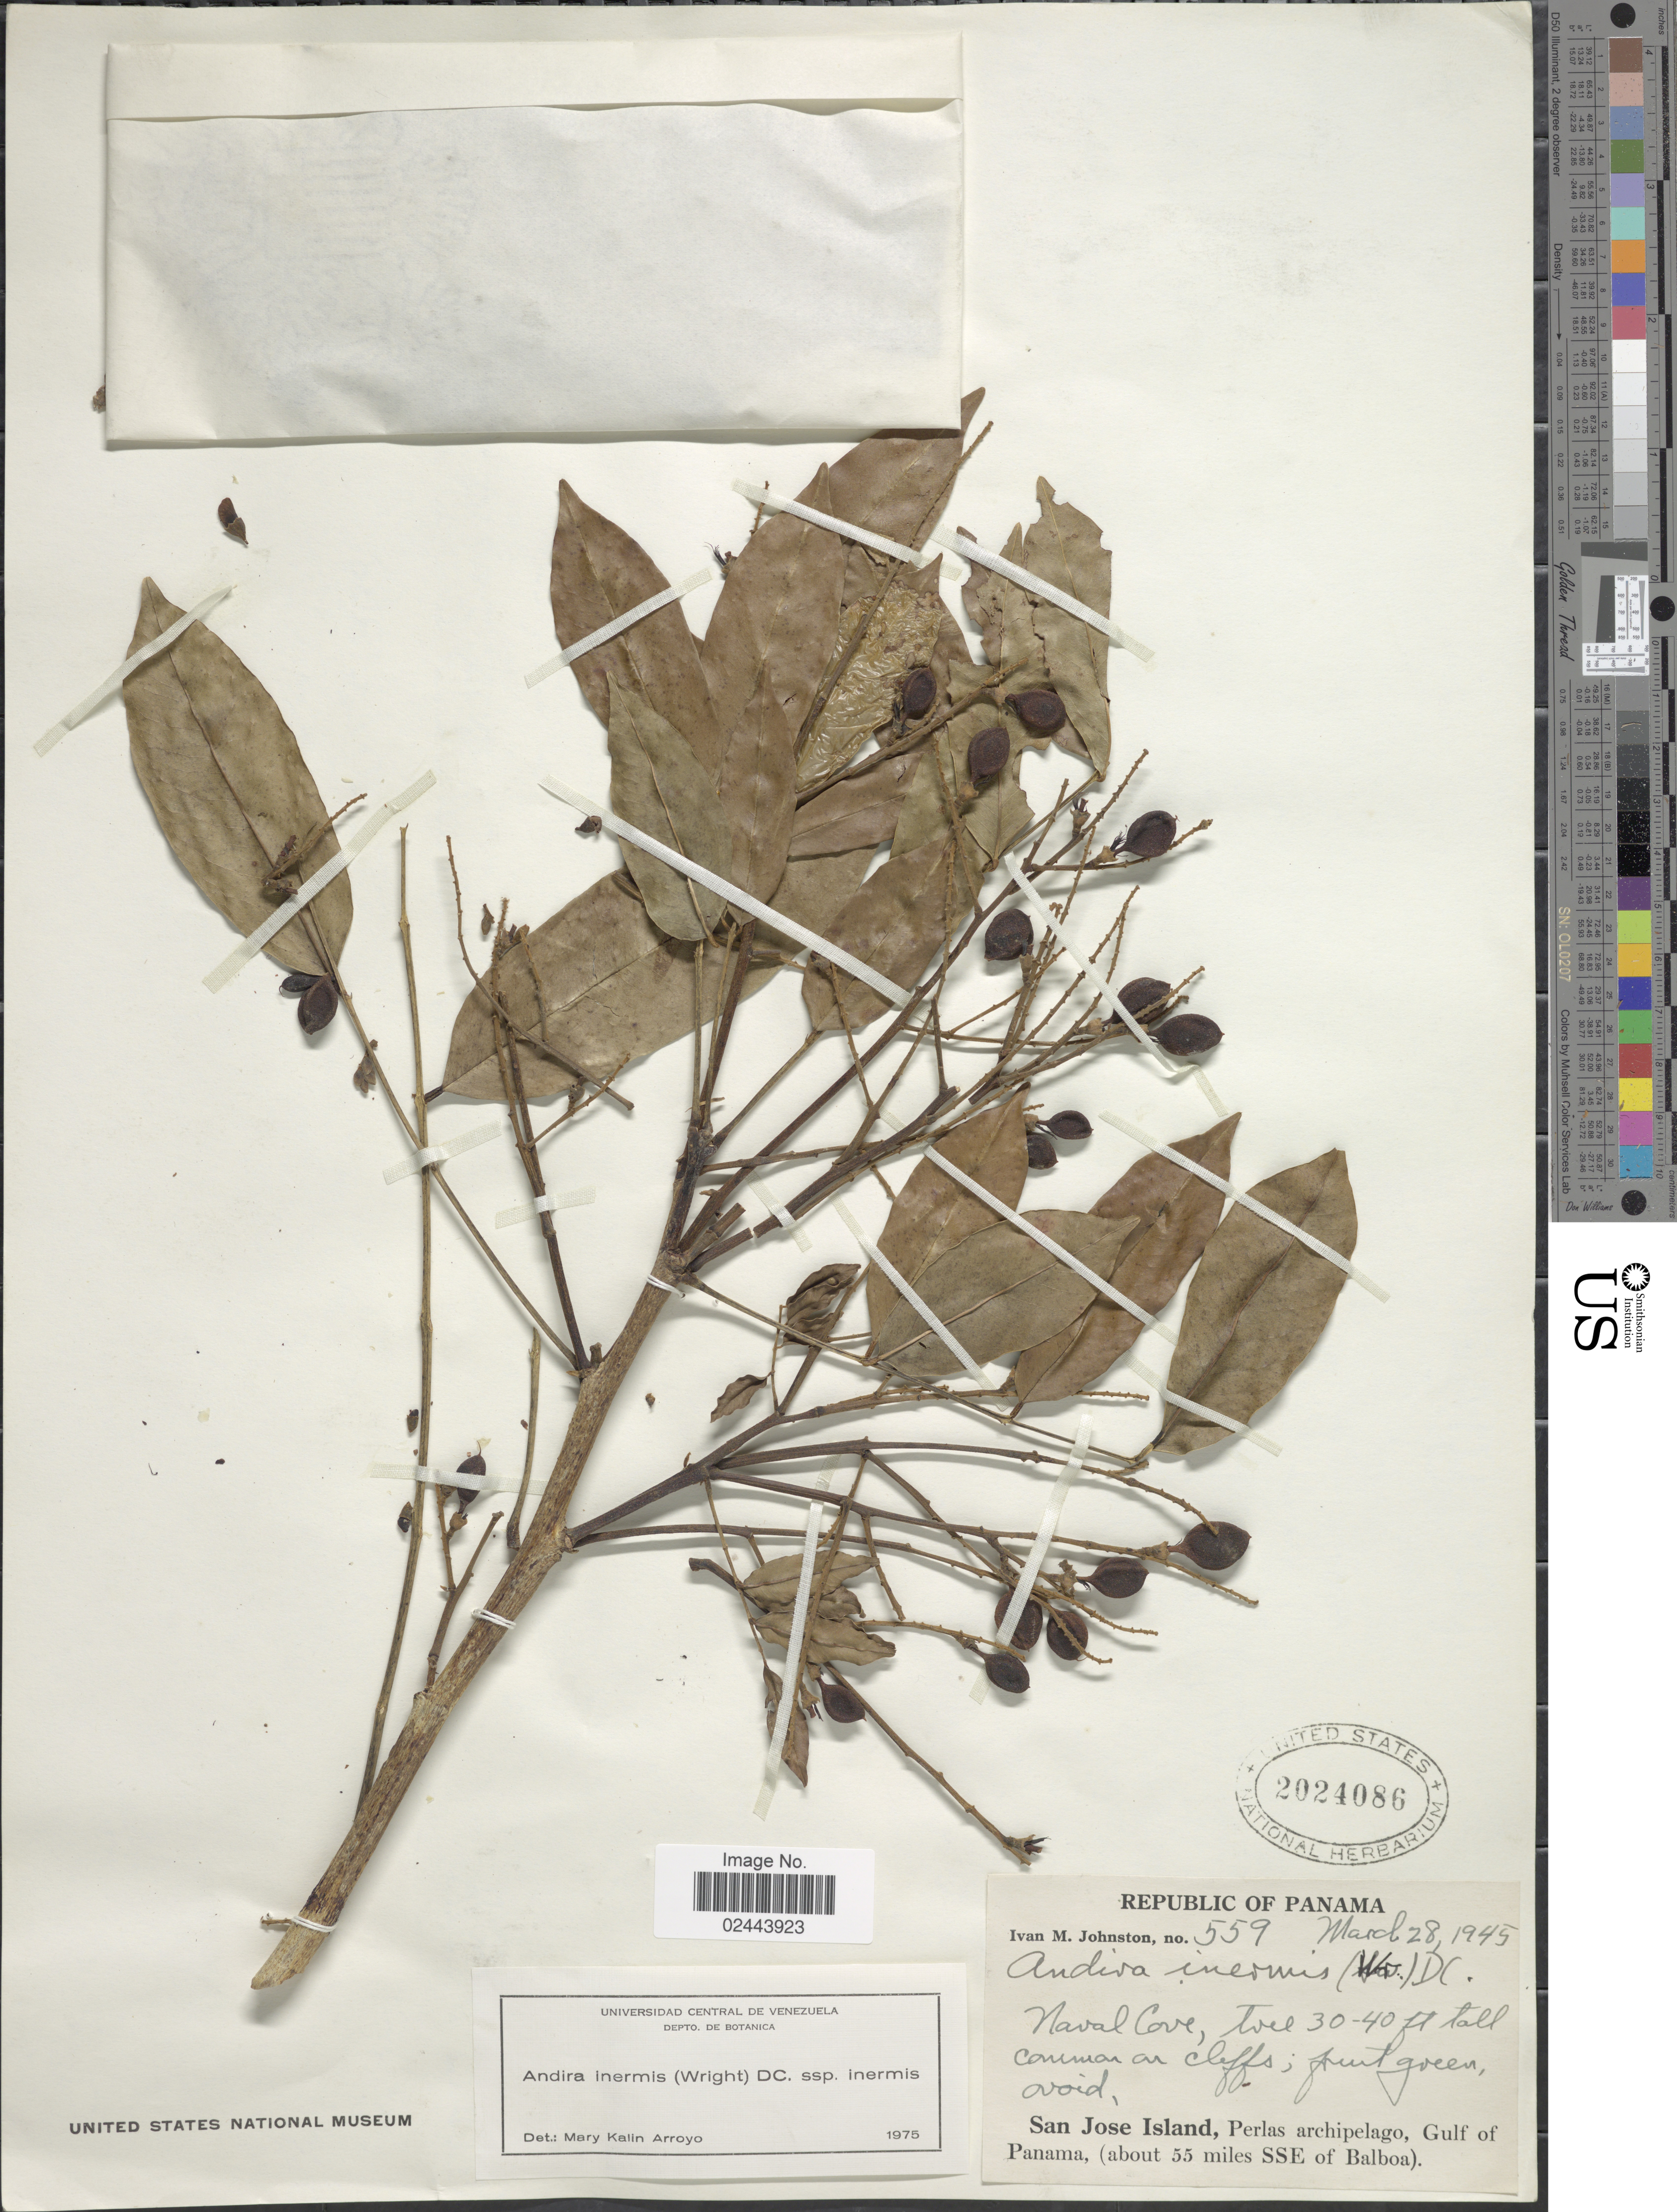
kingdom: Plantae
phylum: Tracheophyta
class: Magnoliopsida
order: Fabales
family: Fabaceae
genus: Andira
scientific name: Andira inermis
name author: (W. Wright) Kunth ex DC.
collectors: I.M. Johnston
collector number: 559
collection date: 1945-03-28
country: Panama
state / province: Panamá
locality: Republic of Panama, Naval Cove, San Jose Island, Perlas archipelago, Gulf of Panama, (about 55 miles SSE of Balboa)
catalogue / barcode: US 2024086